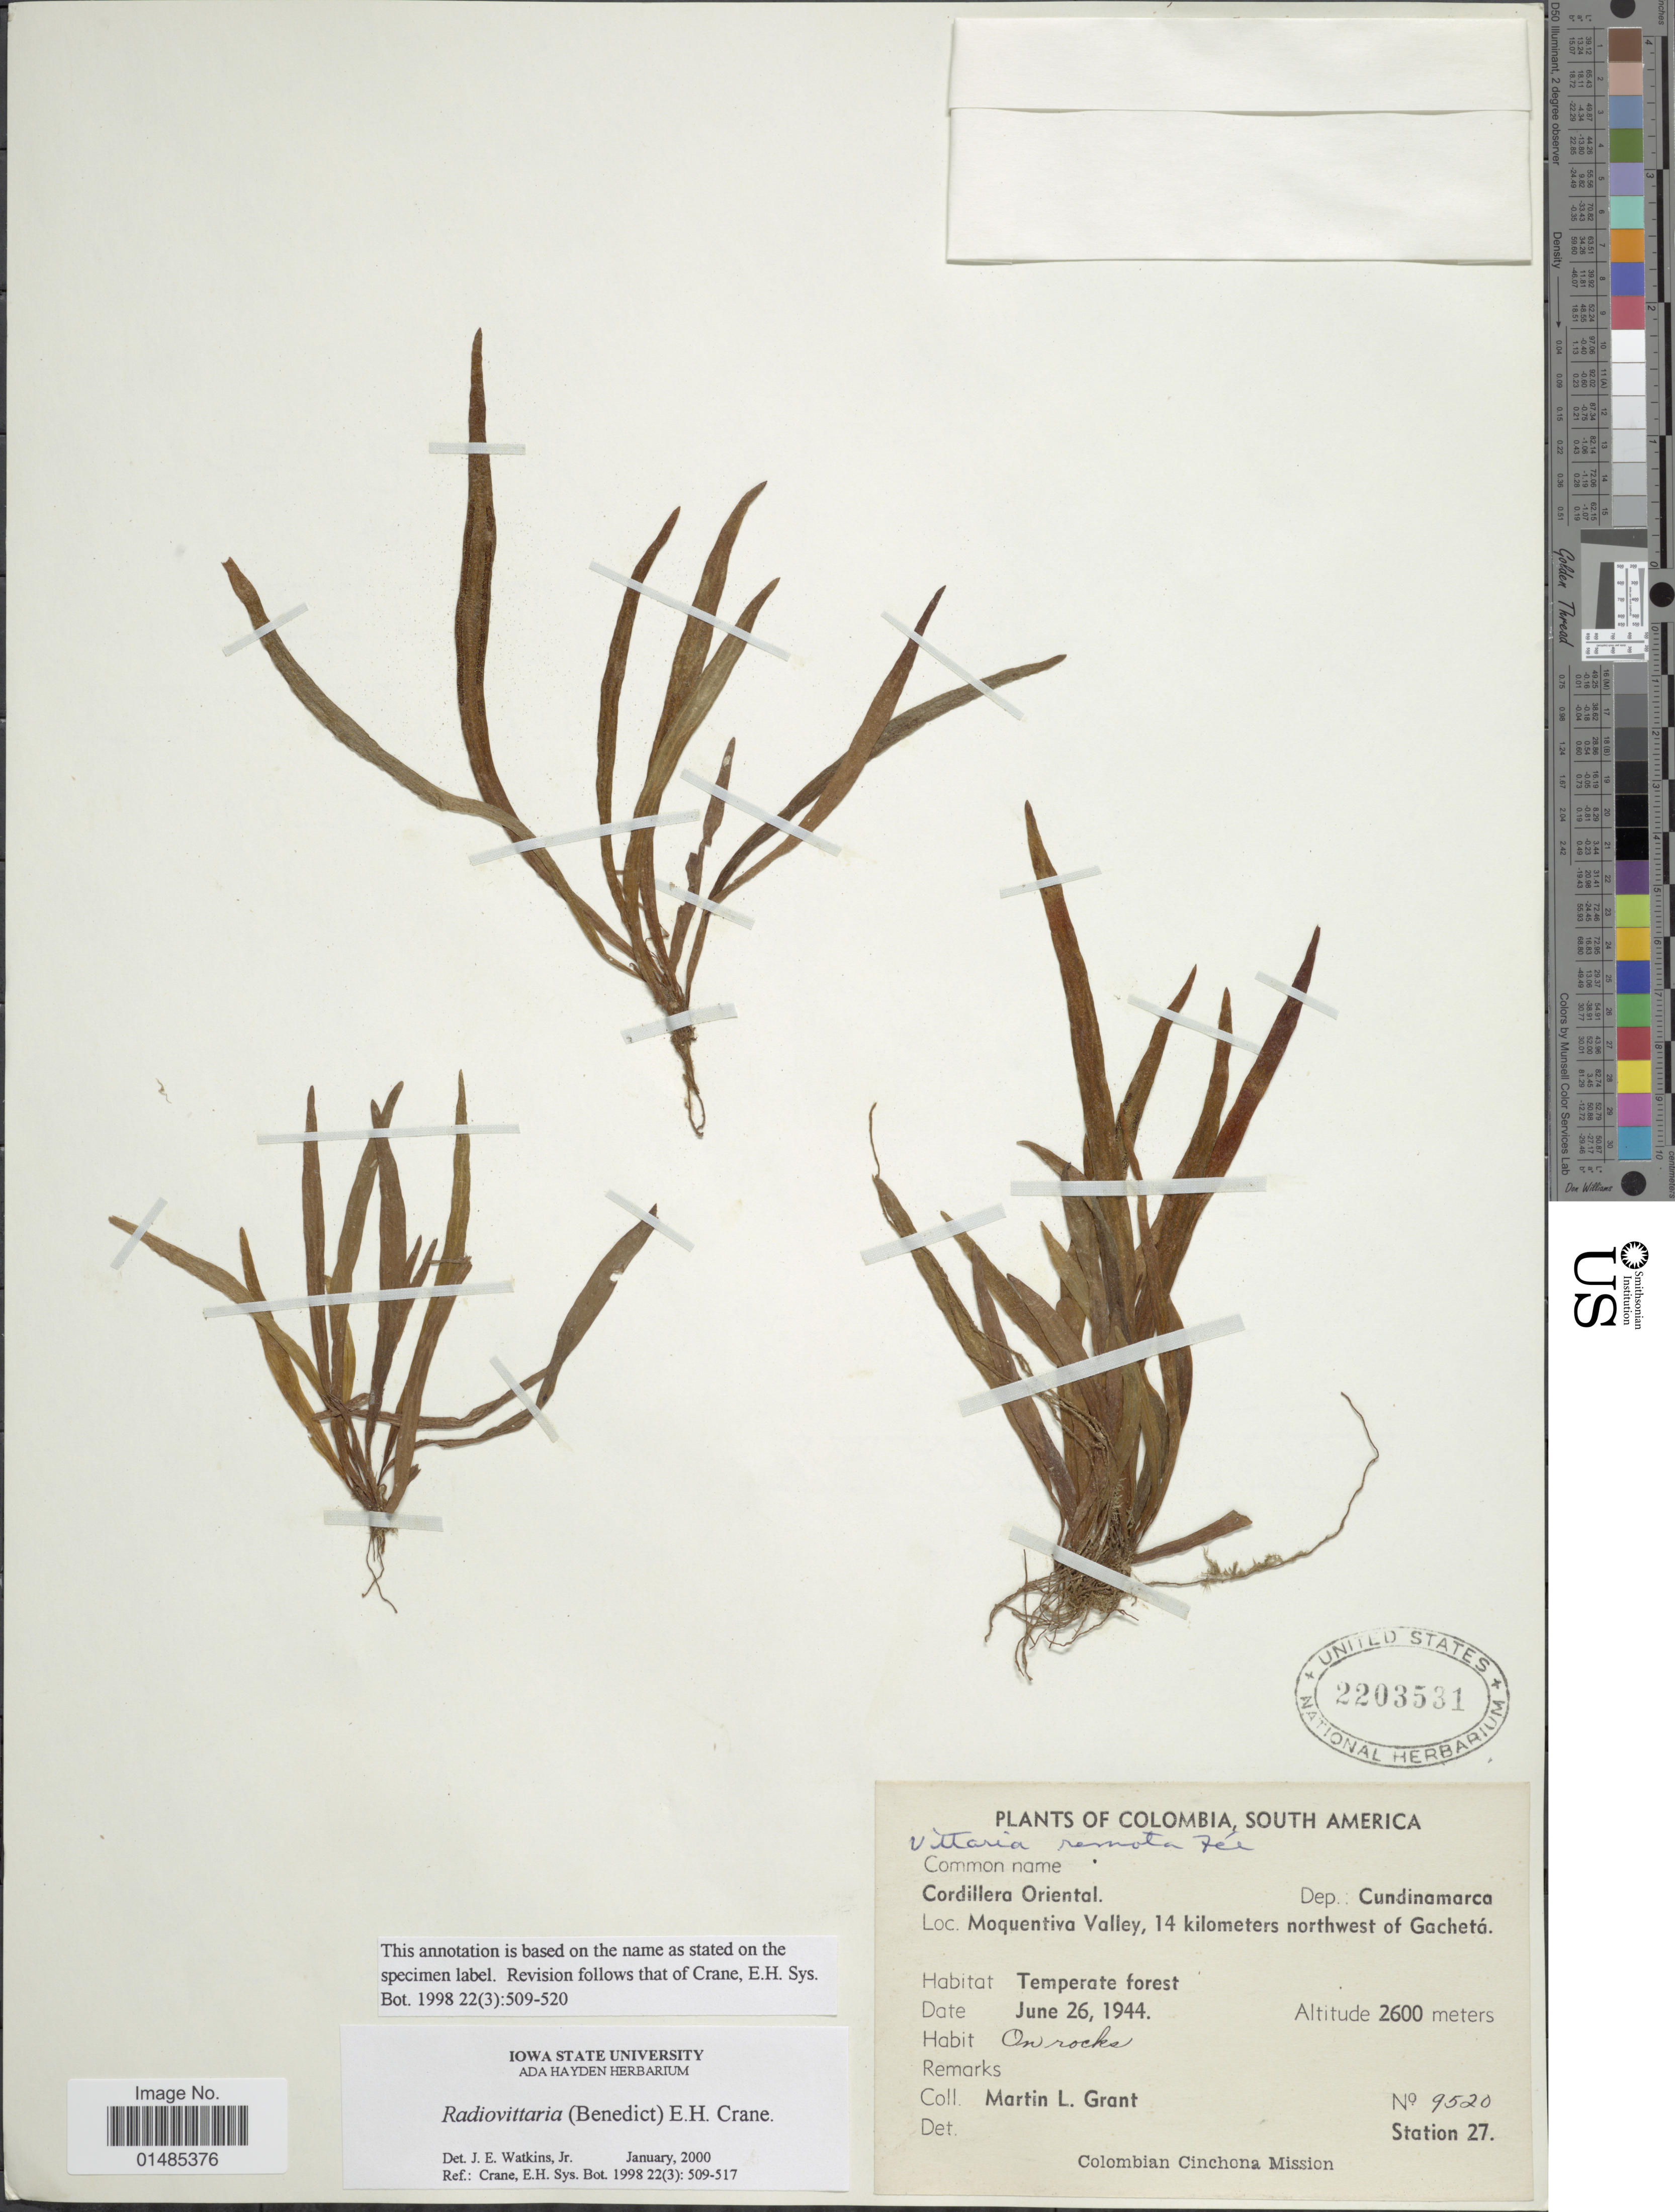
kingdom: Plantae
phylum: Tracheophyta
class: Polypodiopsida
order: Polypodiales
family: Pteridaceae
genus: Radiovittaria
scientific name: Radiovittaria remota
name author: (Fée) E.H. Crane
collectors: M. L. Grant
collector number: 9520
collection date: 1944-06-26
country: Colombia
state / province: Cundinamarca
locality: Cordillera Oriental. Moquentiva Valley, 14 kilometers northwest of Gachetá.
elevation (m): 2600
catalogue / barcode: US 2203531